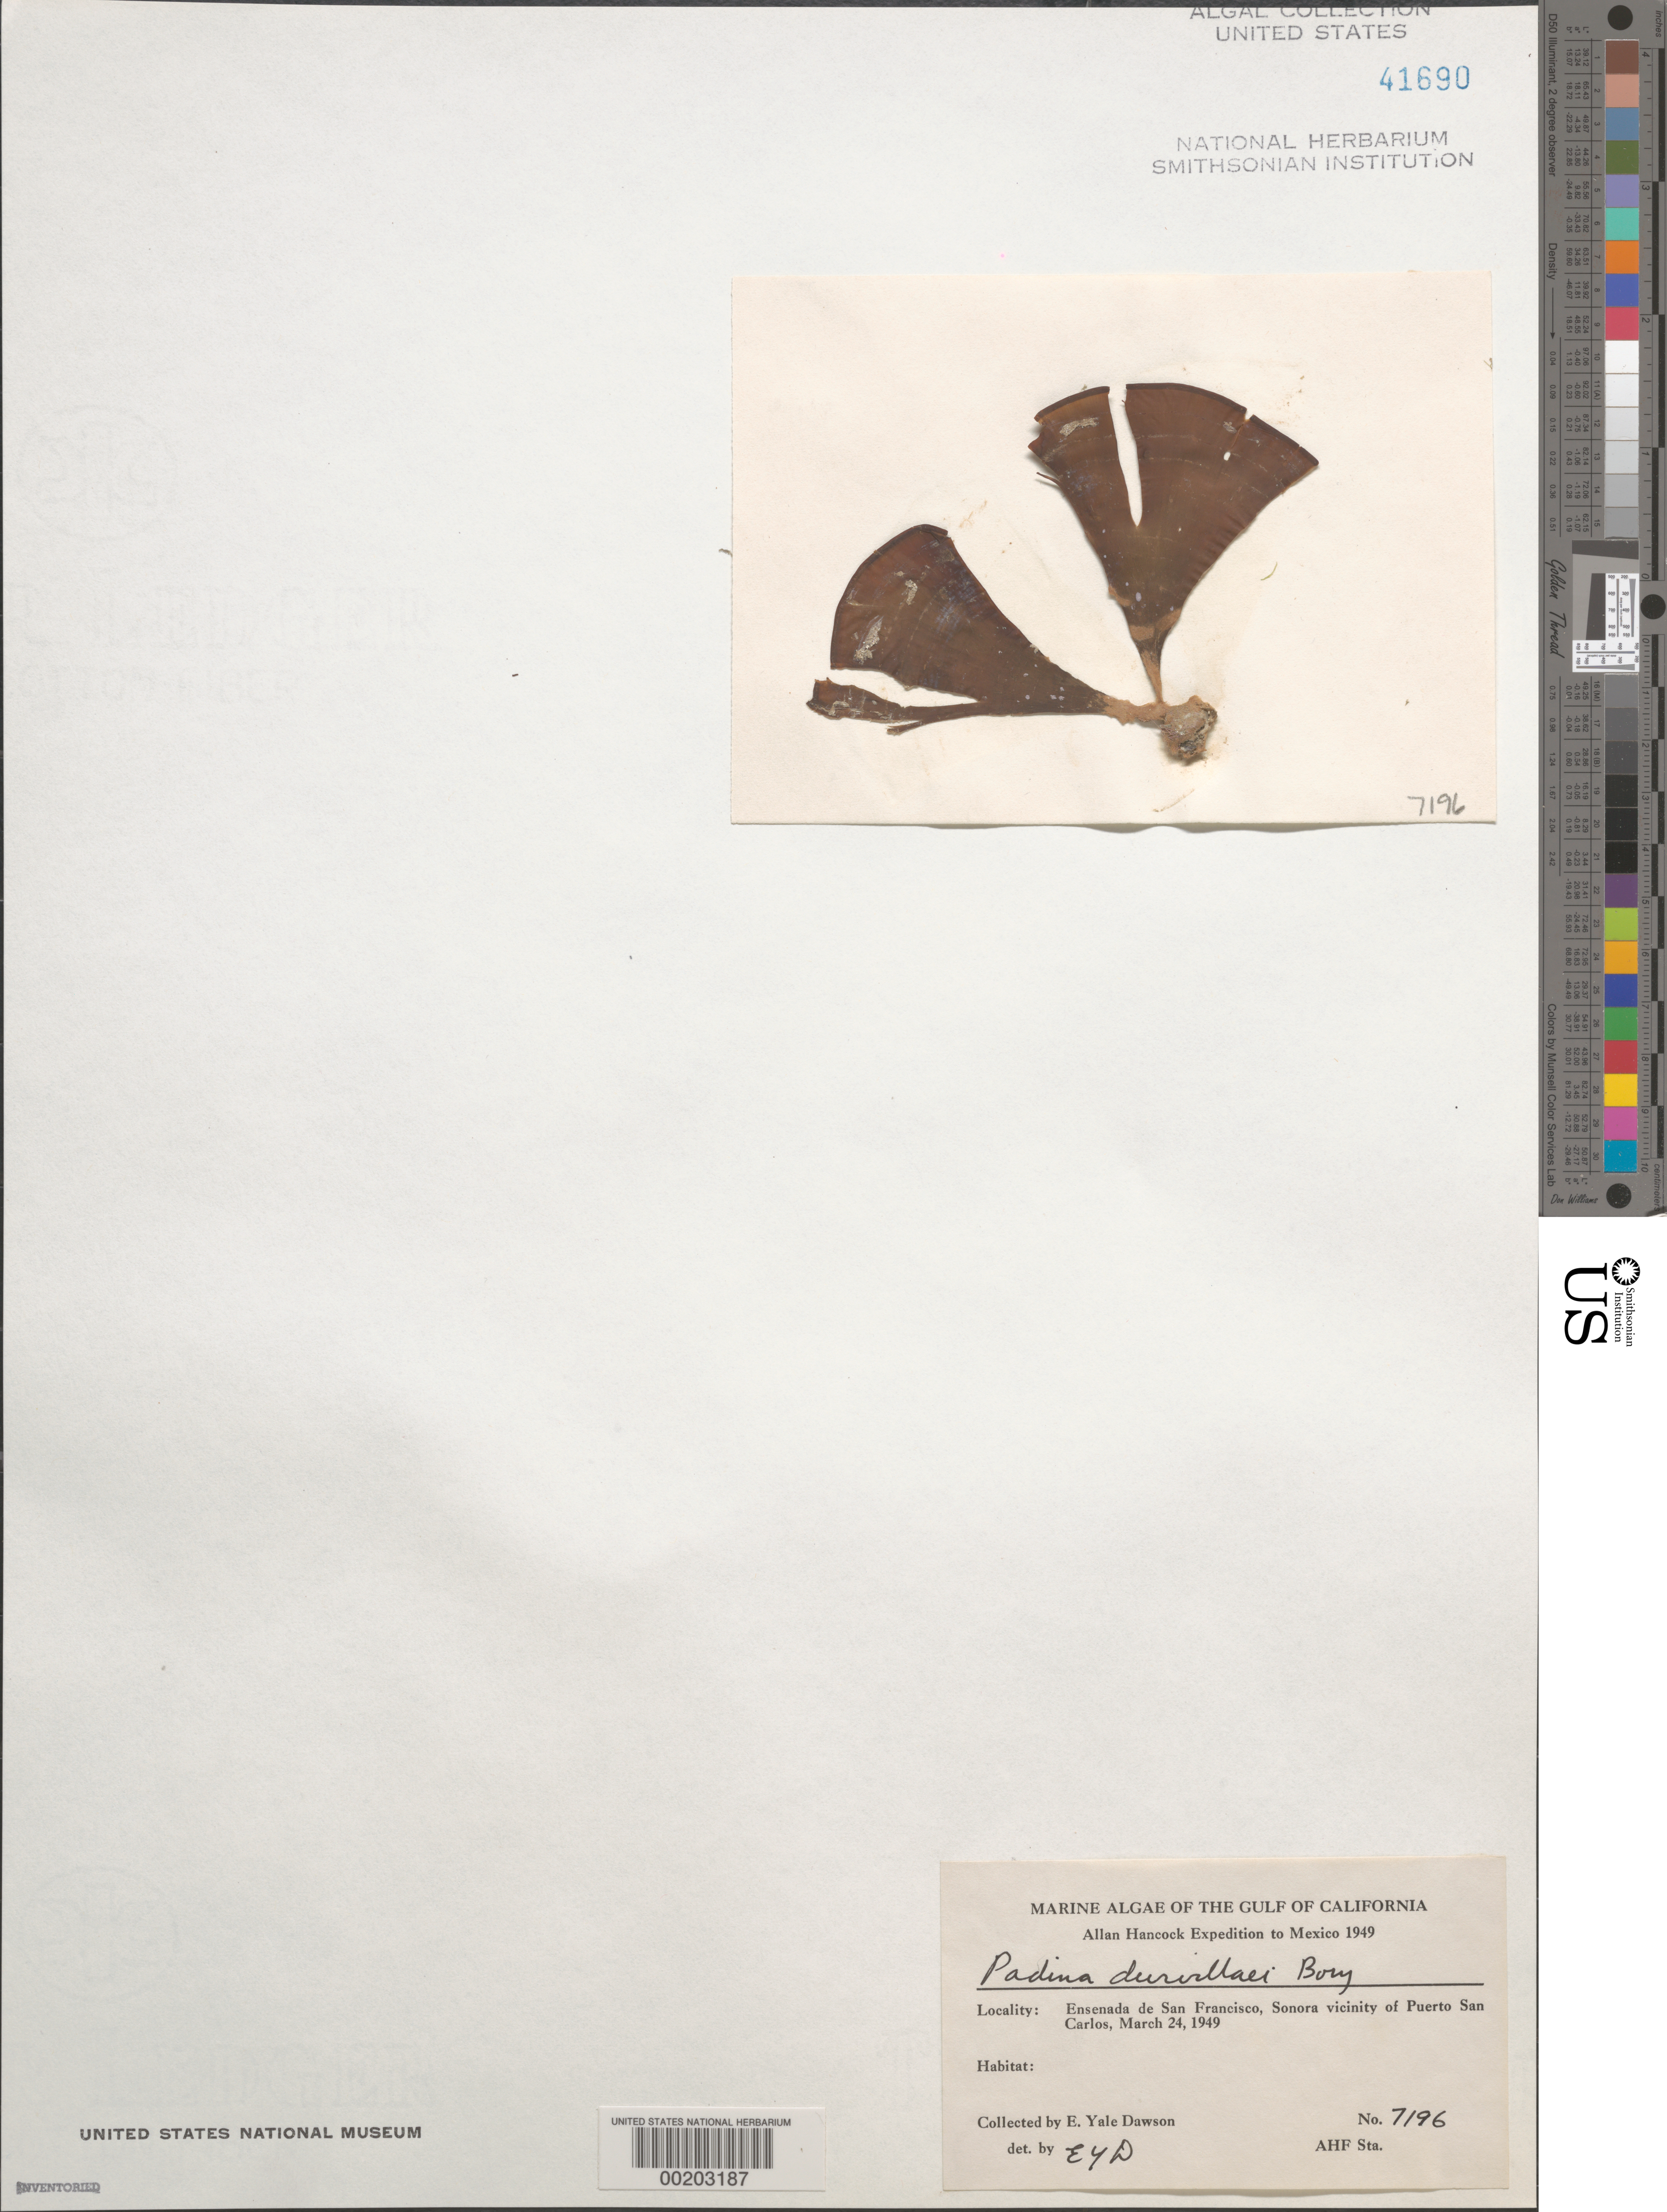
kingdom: Chromista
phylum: Ochrophyta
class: Phaeophyceae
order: Dictyotales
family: Dictyotaceae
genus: Padina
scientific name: Padina durvillaei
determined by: Dawson, E. Y.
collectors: E. Y. Dawson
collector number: EYD 7196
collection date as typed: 24 Mar 1949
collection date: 1949-03-24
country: Mexico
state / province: Sonora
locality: Ensenada de San Francisco, Puerto San Carlos area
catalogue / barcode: US 41690